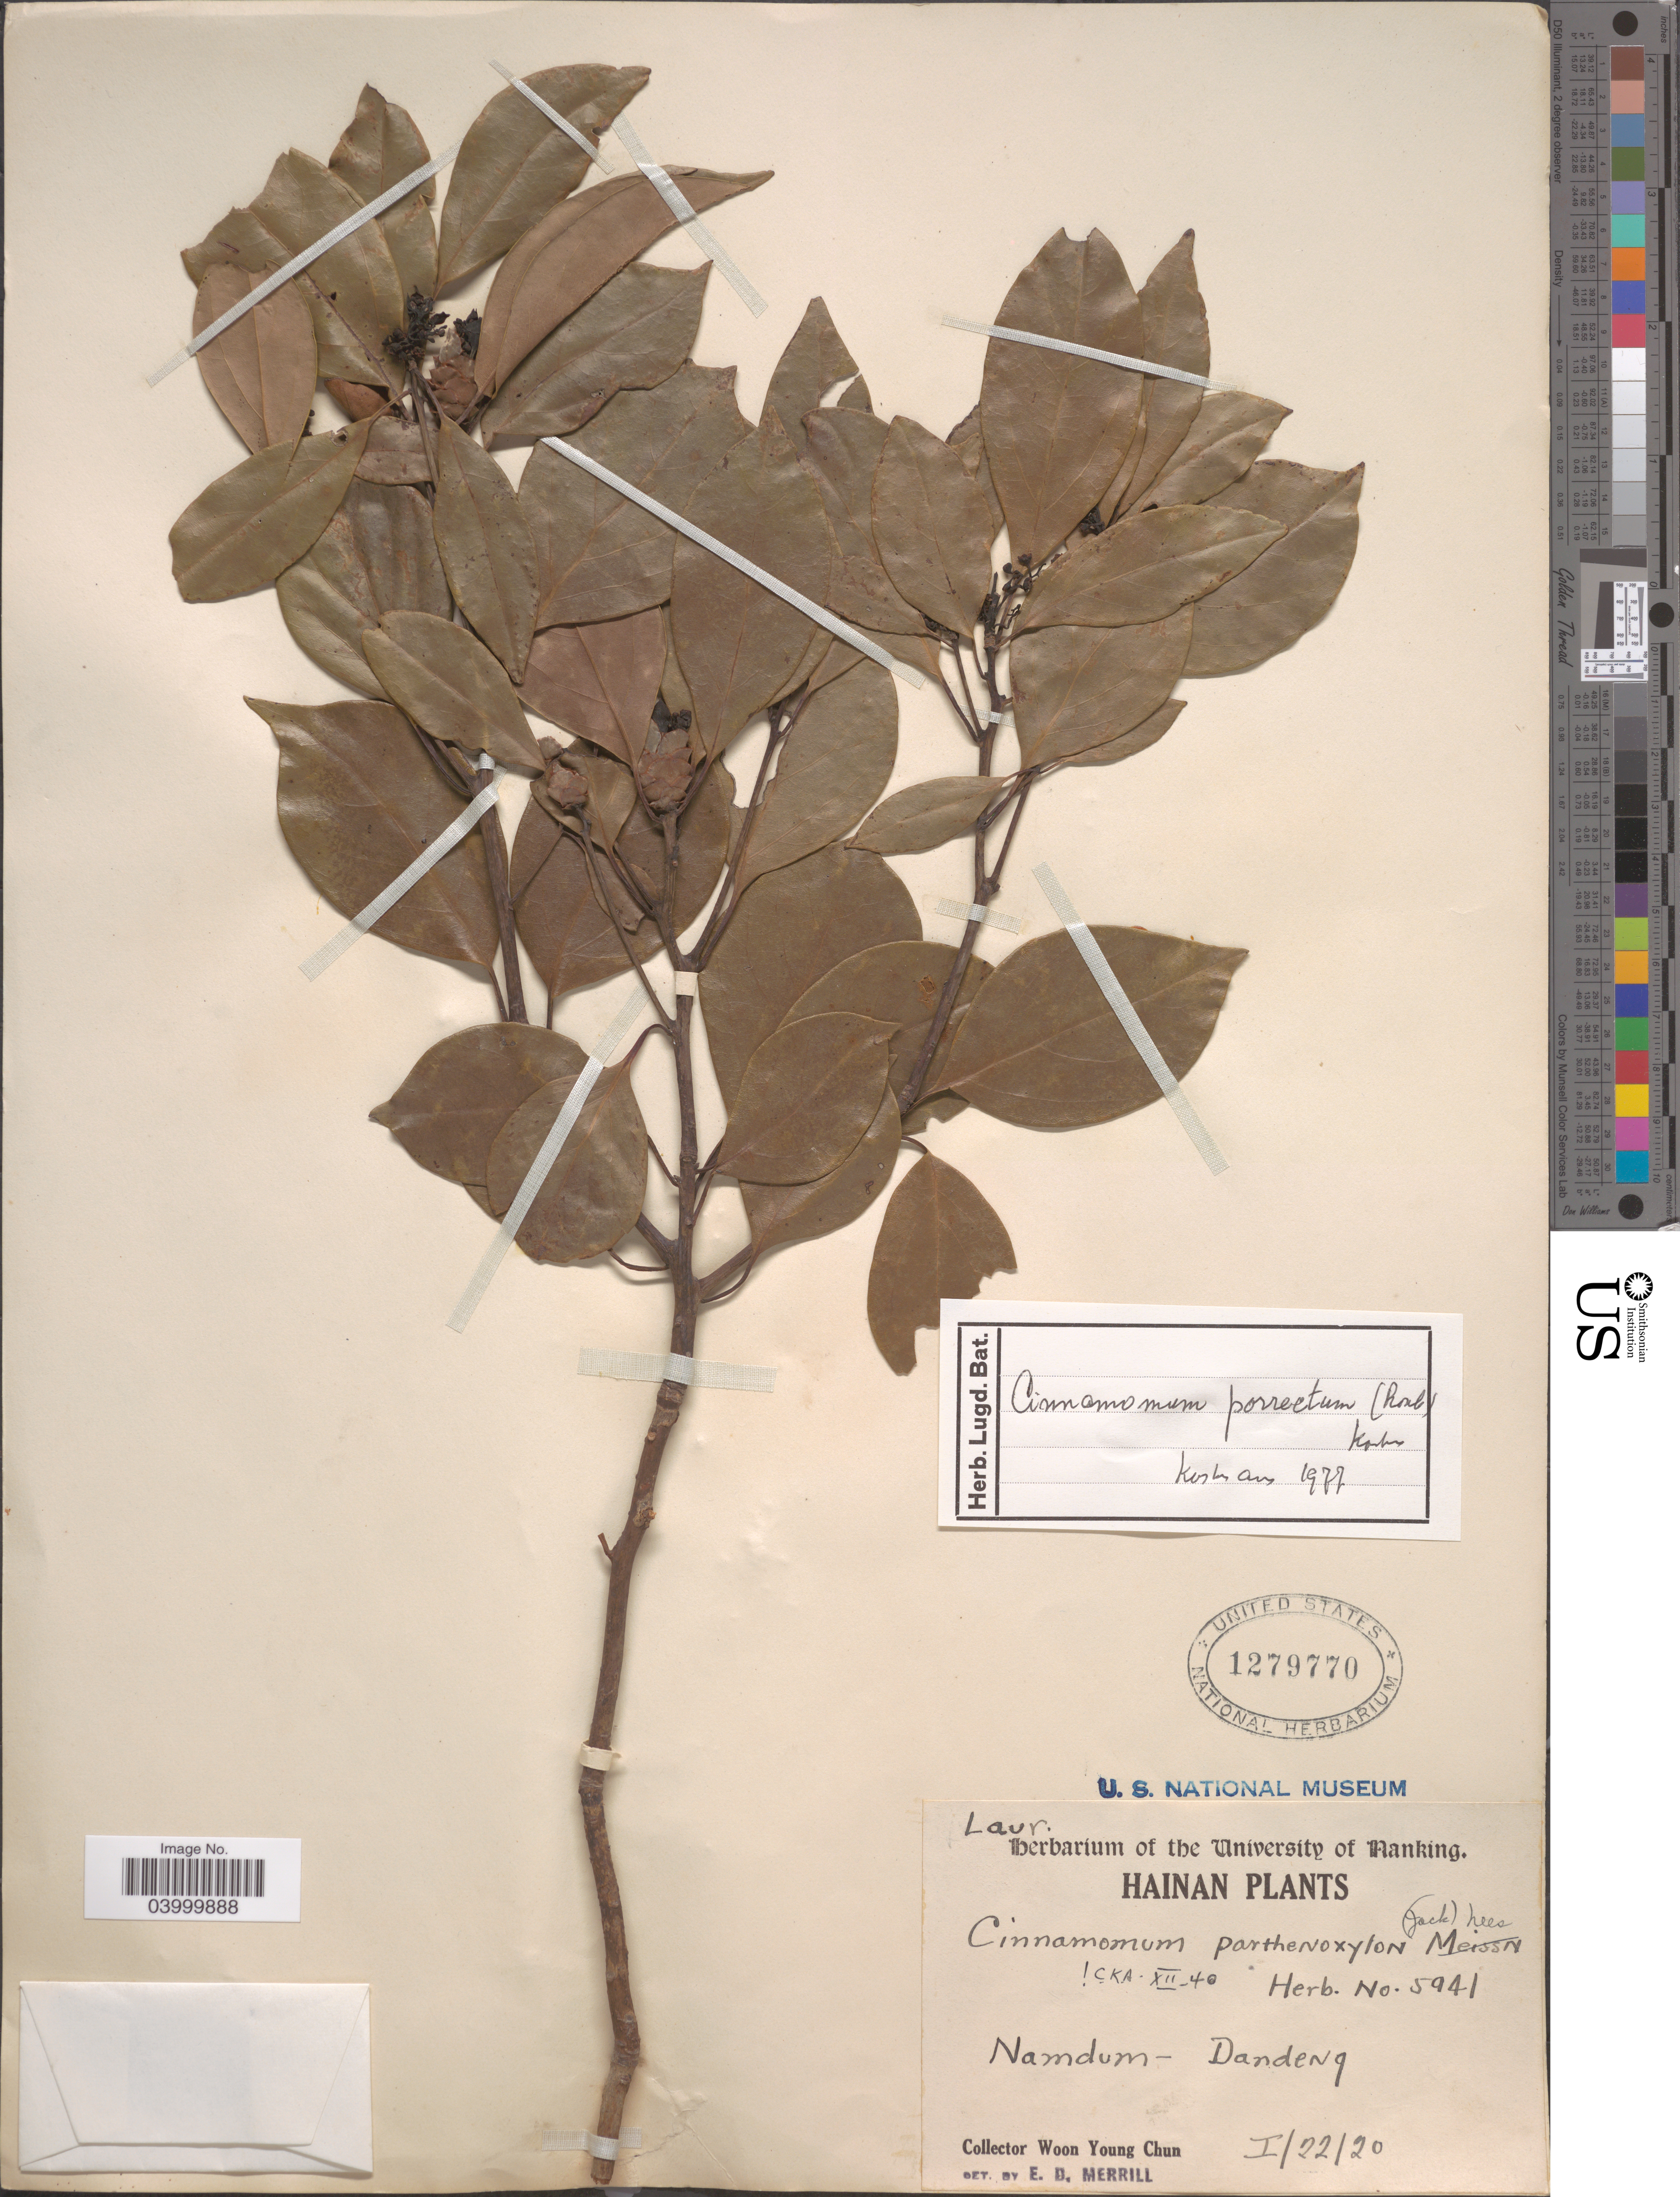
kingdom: Plantae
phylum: Tracheophyta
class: Magnoliopsida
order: Laurales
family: Lauraceae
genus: Cinnamomum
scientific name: Cinnamomum porrectum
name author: (Roxb.) Kosterm.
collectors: W. Y. Chun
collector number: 5941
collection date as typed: Transcribed d/m/y: 22/1/20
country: China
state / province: Hainan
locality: Namdum-Dandeng.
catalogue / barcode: US 1279770